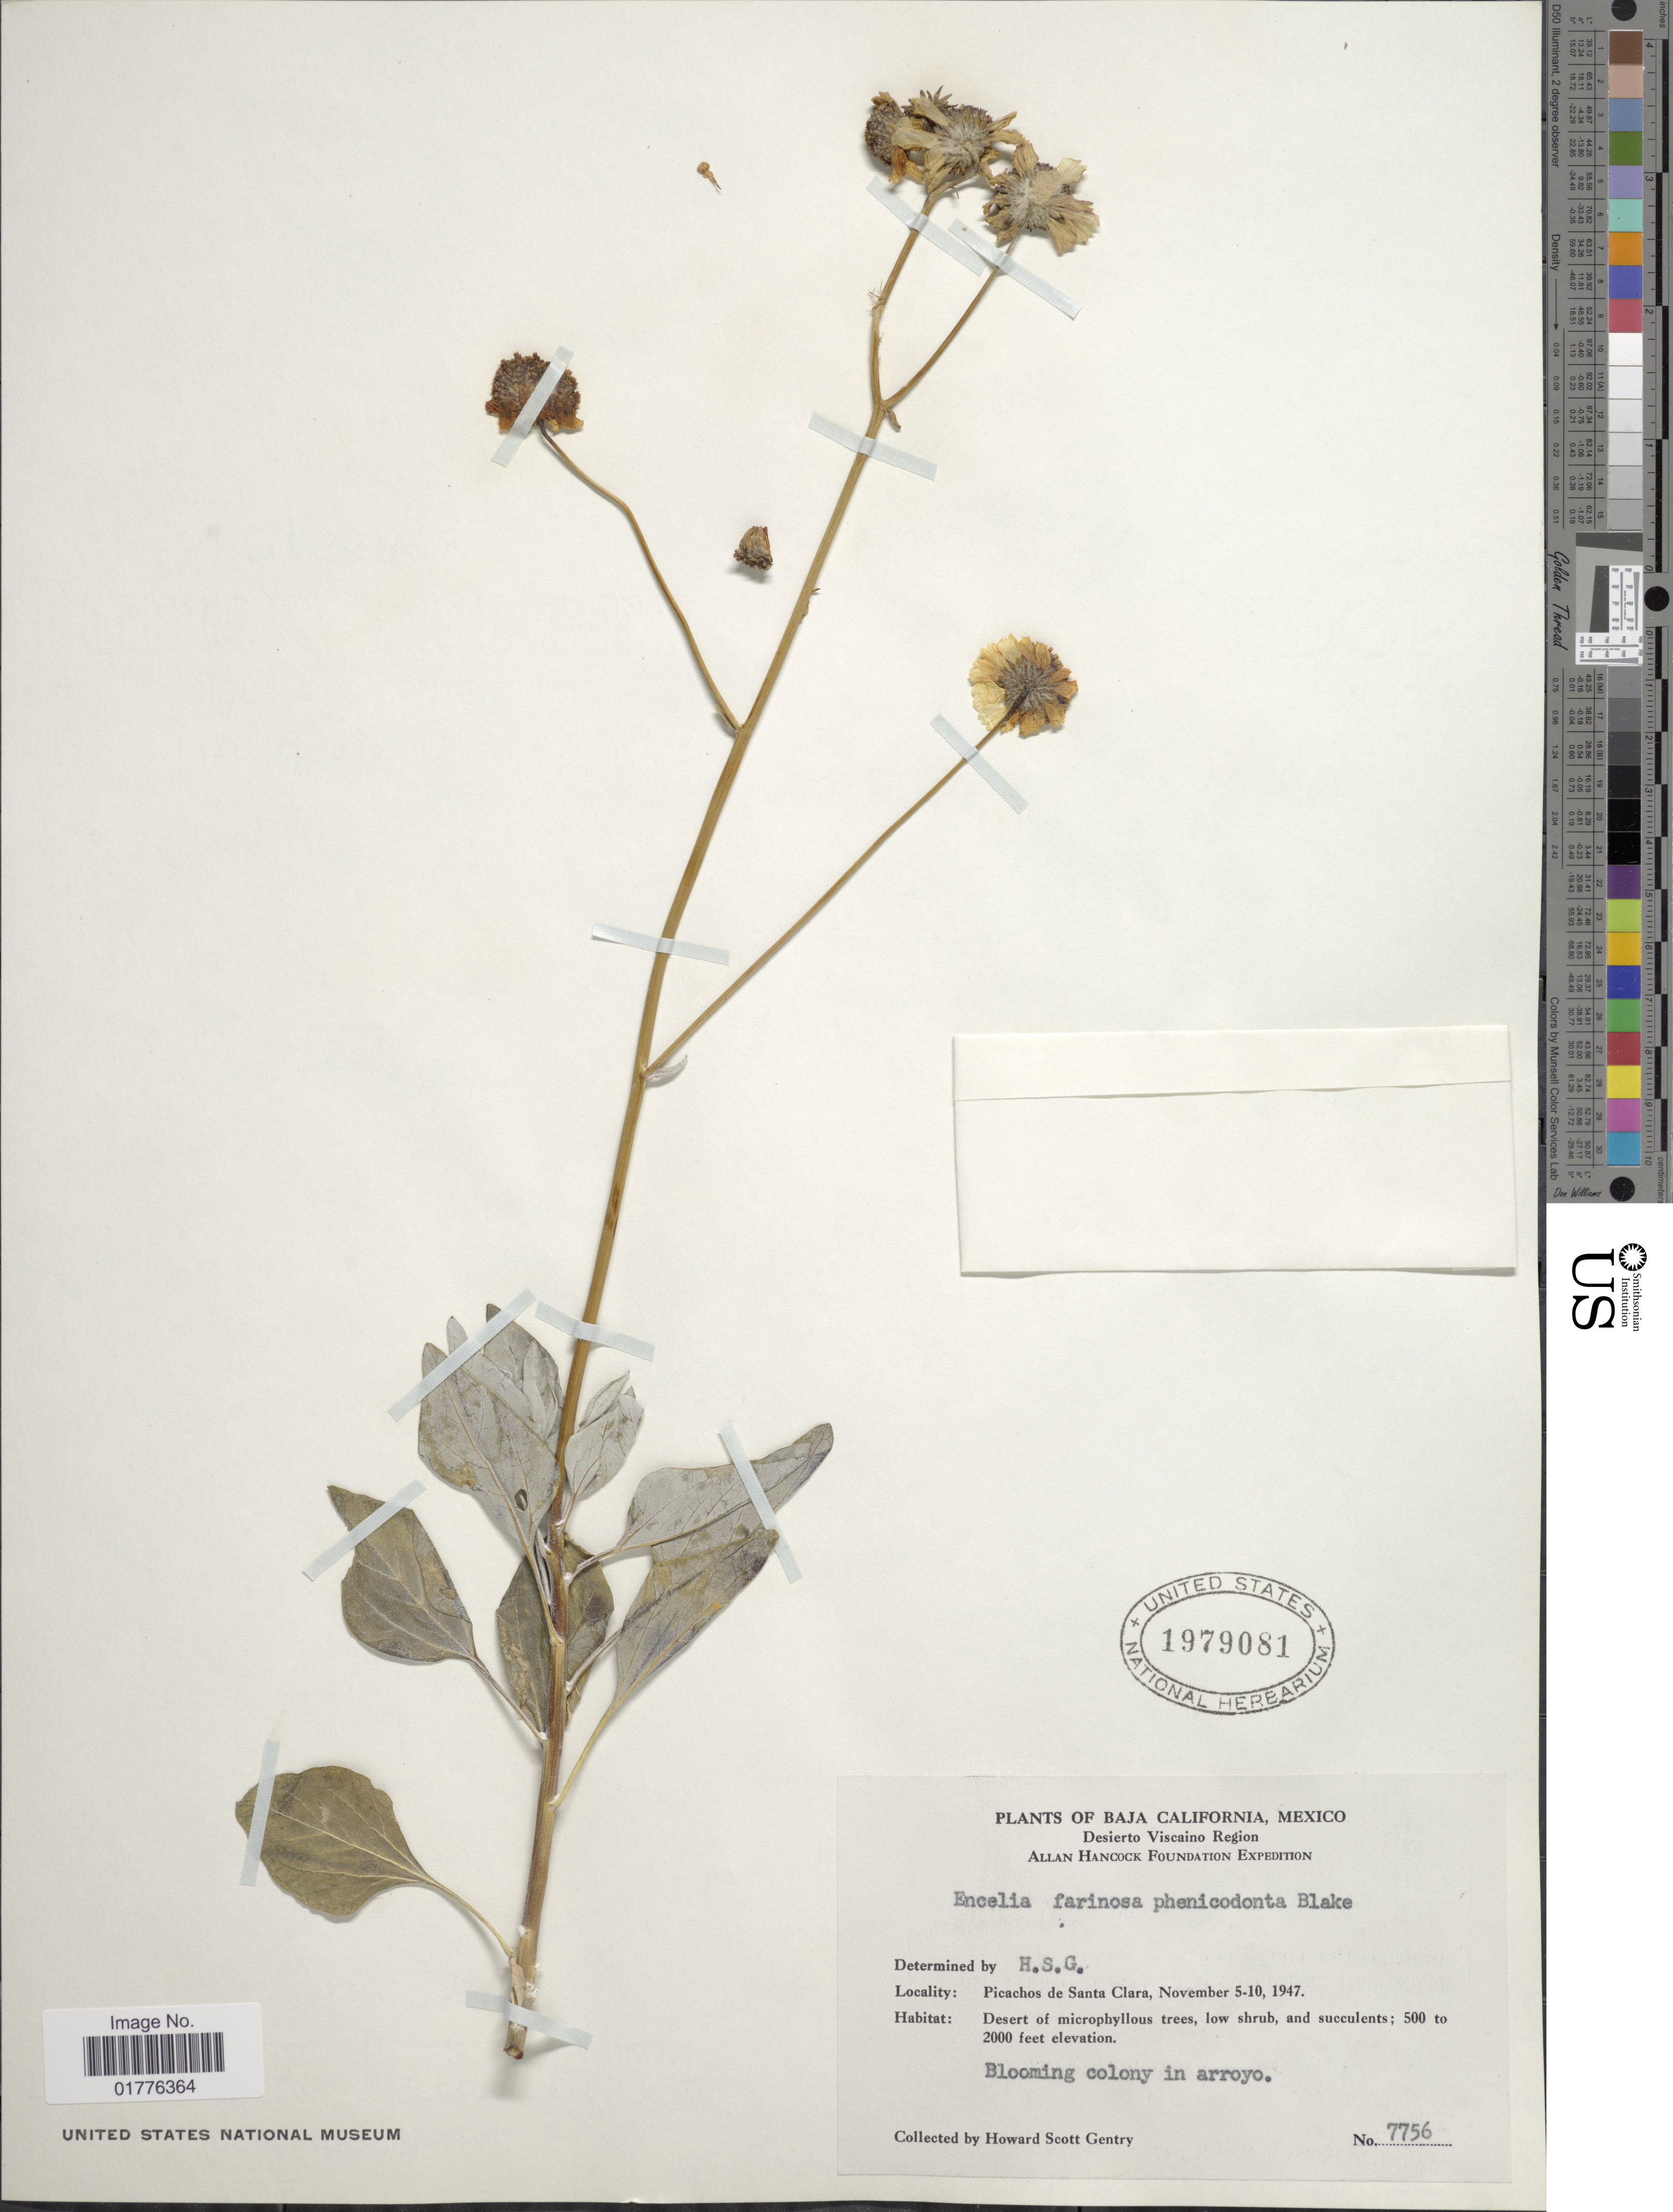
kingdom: Plantae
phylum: Tracheophyta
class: Magnoliopsida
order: Asterales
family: Asteraceae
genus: Encelia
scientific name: Encelia farinosa f. phenicodonta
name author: S.F. Blake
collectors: H. S. Gentry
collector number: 7756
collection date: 1947-11-05/1947-11-10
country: Mexico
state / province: Baja California Sur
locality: Desierto Viscaino Region, Picachos de Santa Clara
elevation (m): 152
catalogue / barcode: US 1979081